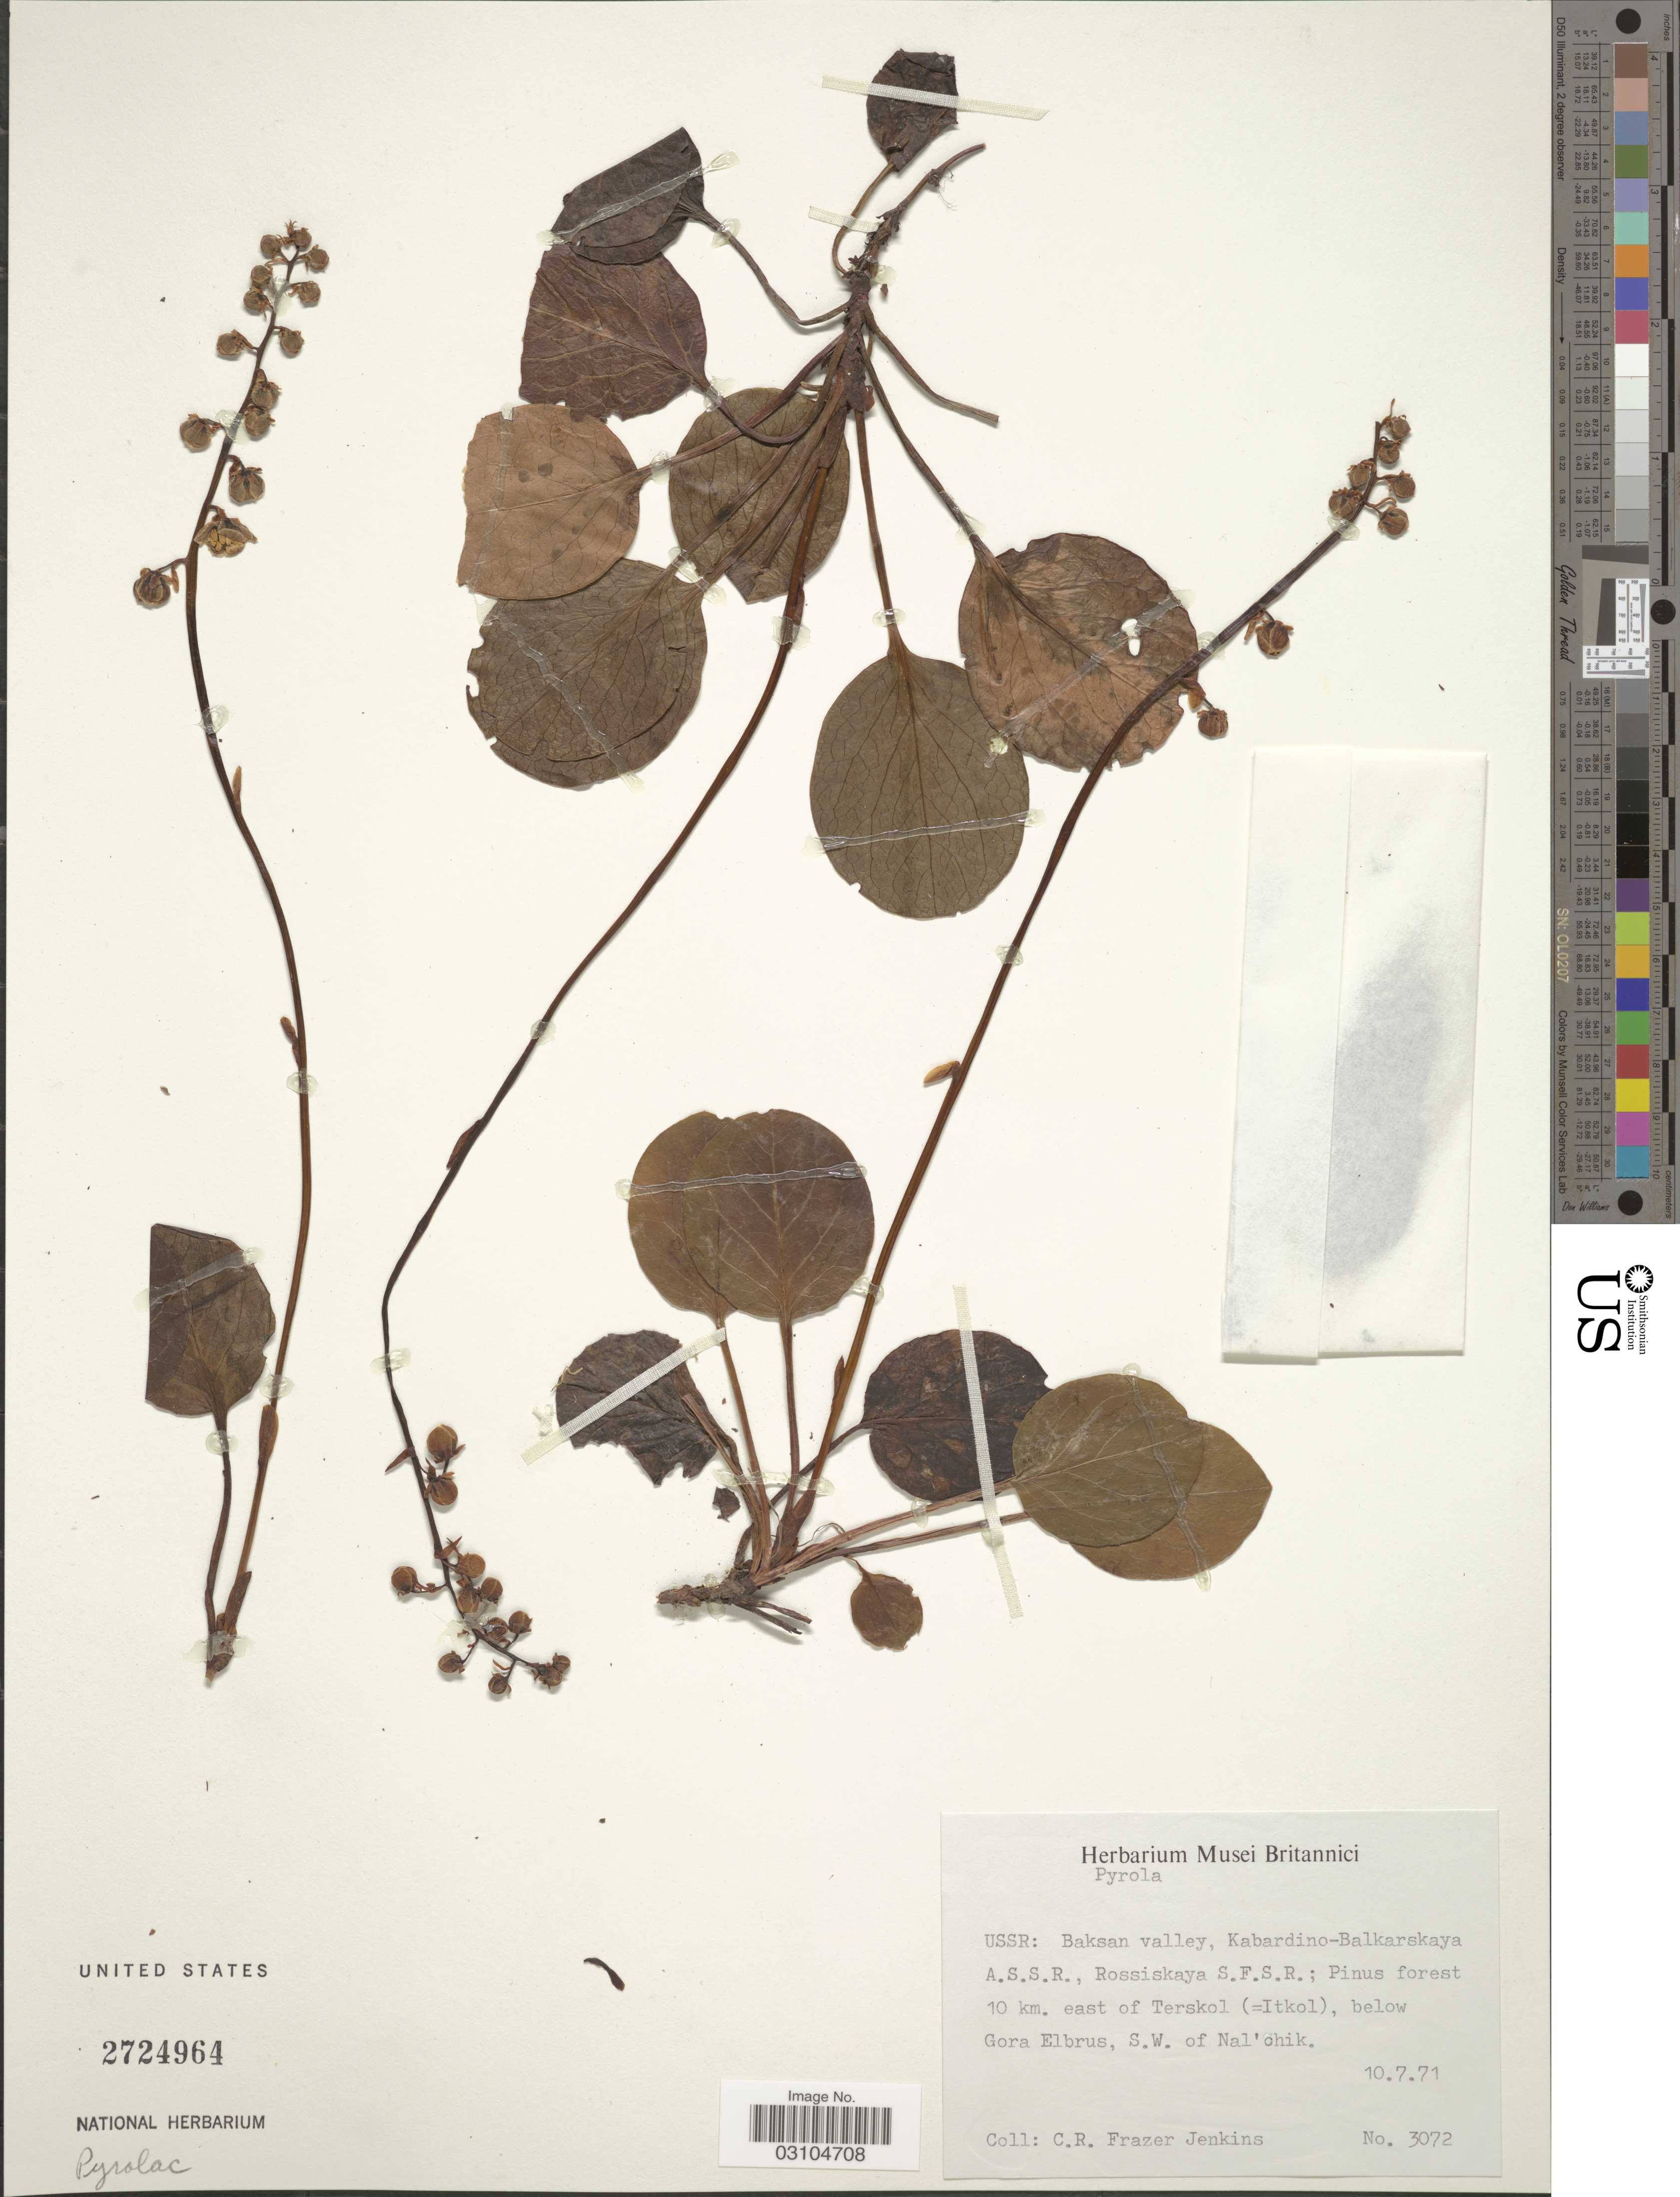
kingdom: Plantae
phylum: Tracheophyta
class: Magnoliopsida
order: Ericales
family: Ericaceae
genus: Pyrola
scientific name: Pyrola sp.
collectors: C. Jenkins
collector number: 3072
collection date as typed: Transcribed d/m/y: 10/7/71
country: Russian Federation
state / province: Kabardino-Balkar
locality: USSR: Baksan valley, Kabardino-Balkarskaya A.S.S.R., Rossiskaya S.F.S.R.; Pinus forest 10 km. east of Terskol (=Itkol), below Gora Elbrus, S.W. of Nal'chik.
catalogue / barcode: US 2724964